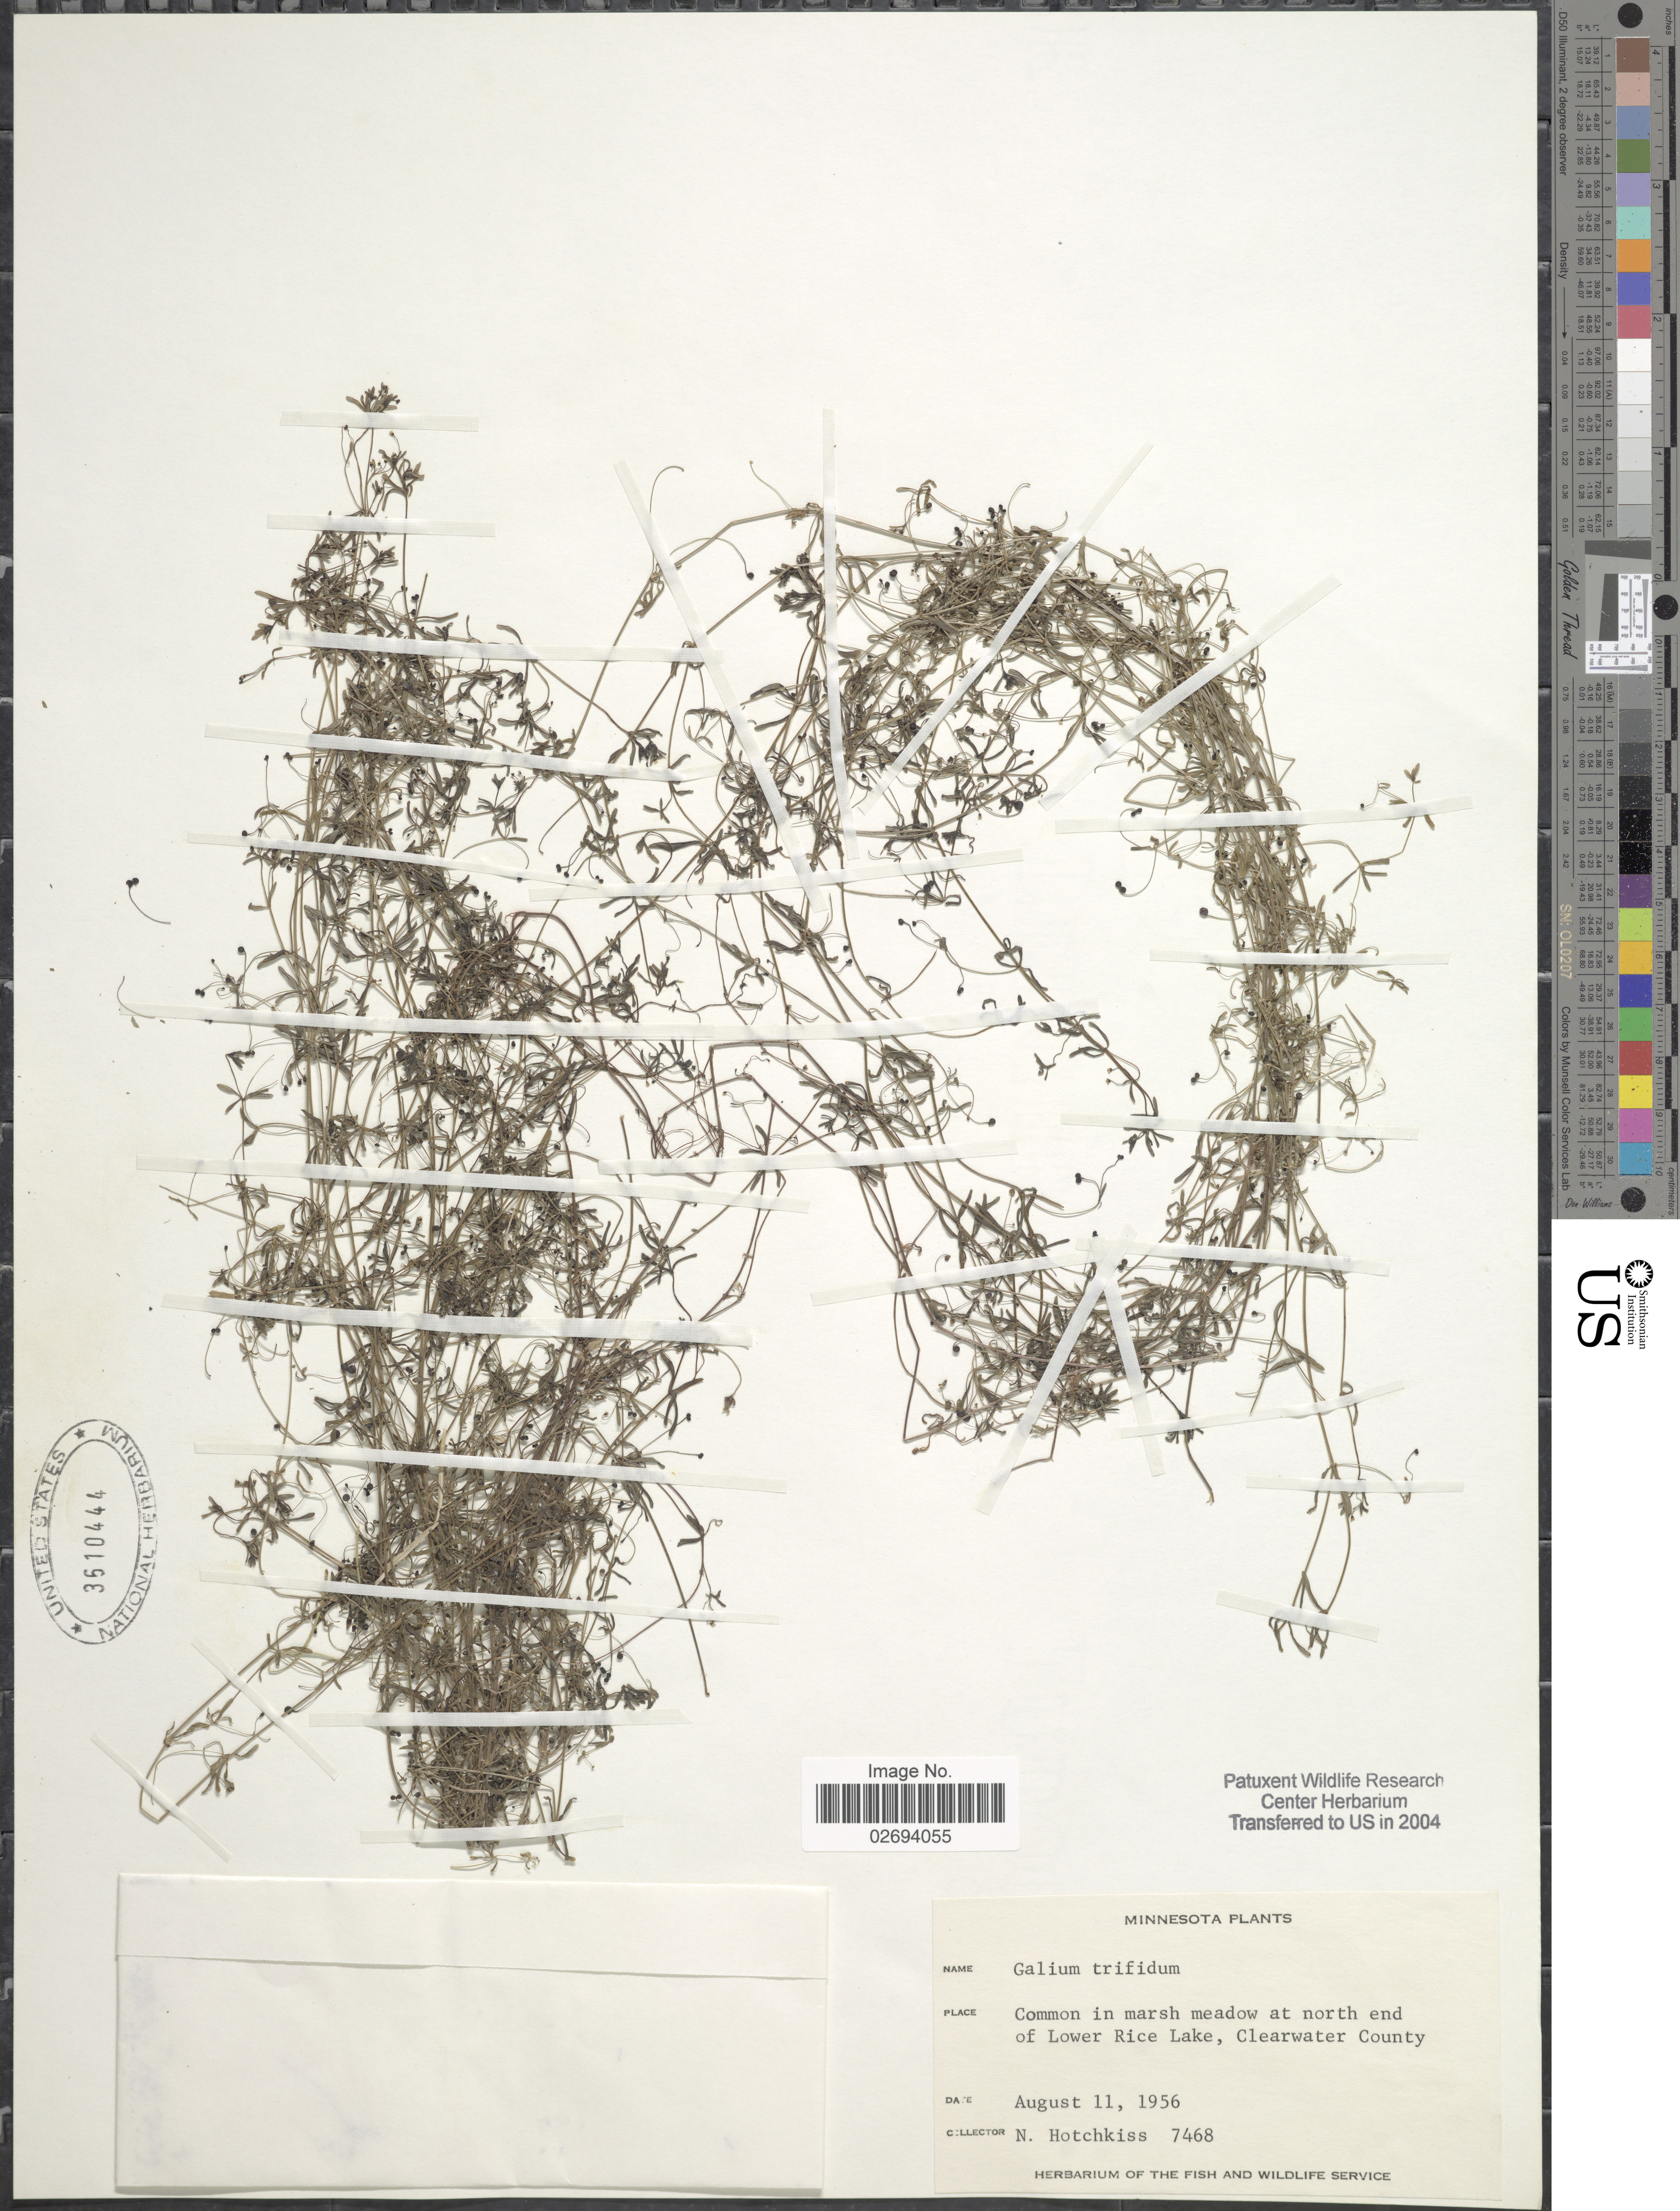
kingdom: Plantae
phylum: Tracheophyta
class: Magnoliopsida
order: Gentianales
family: Rubiaceae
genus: Galium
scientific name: Galium trifidum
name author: L.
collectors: N. Hotchkiss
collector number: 7468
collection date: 1956-08-11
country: United States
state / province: Minnesota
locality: In marsh meadow at north end of Lower Rice Lake, Clearwater County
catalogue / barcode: US 3610444